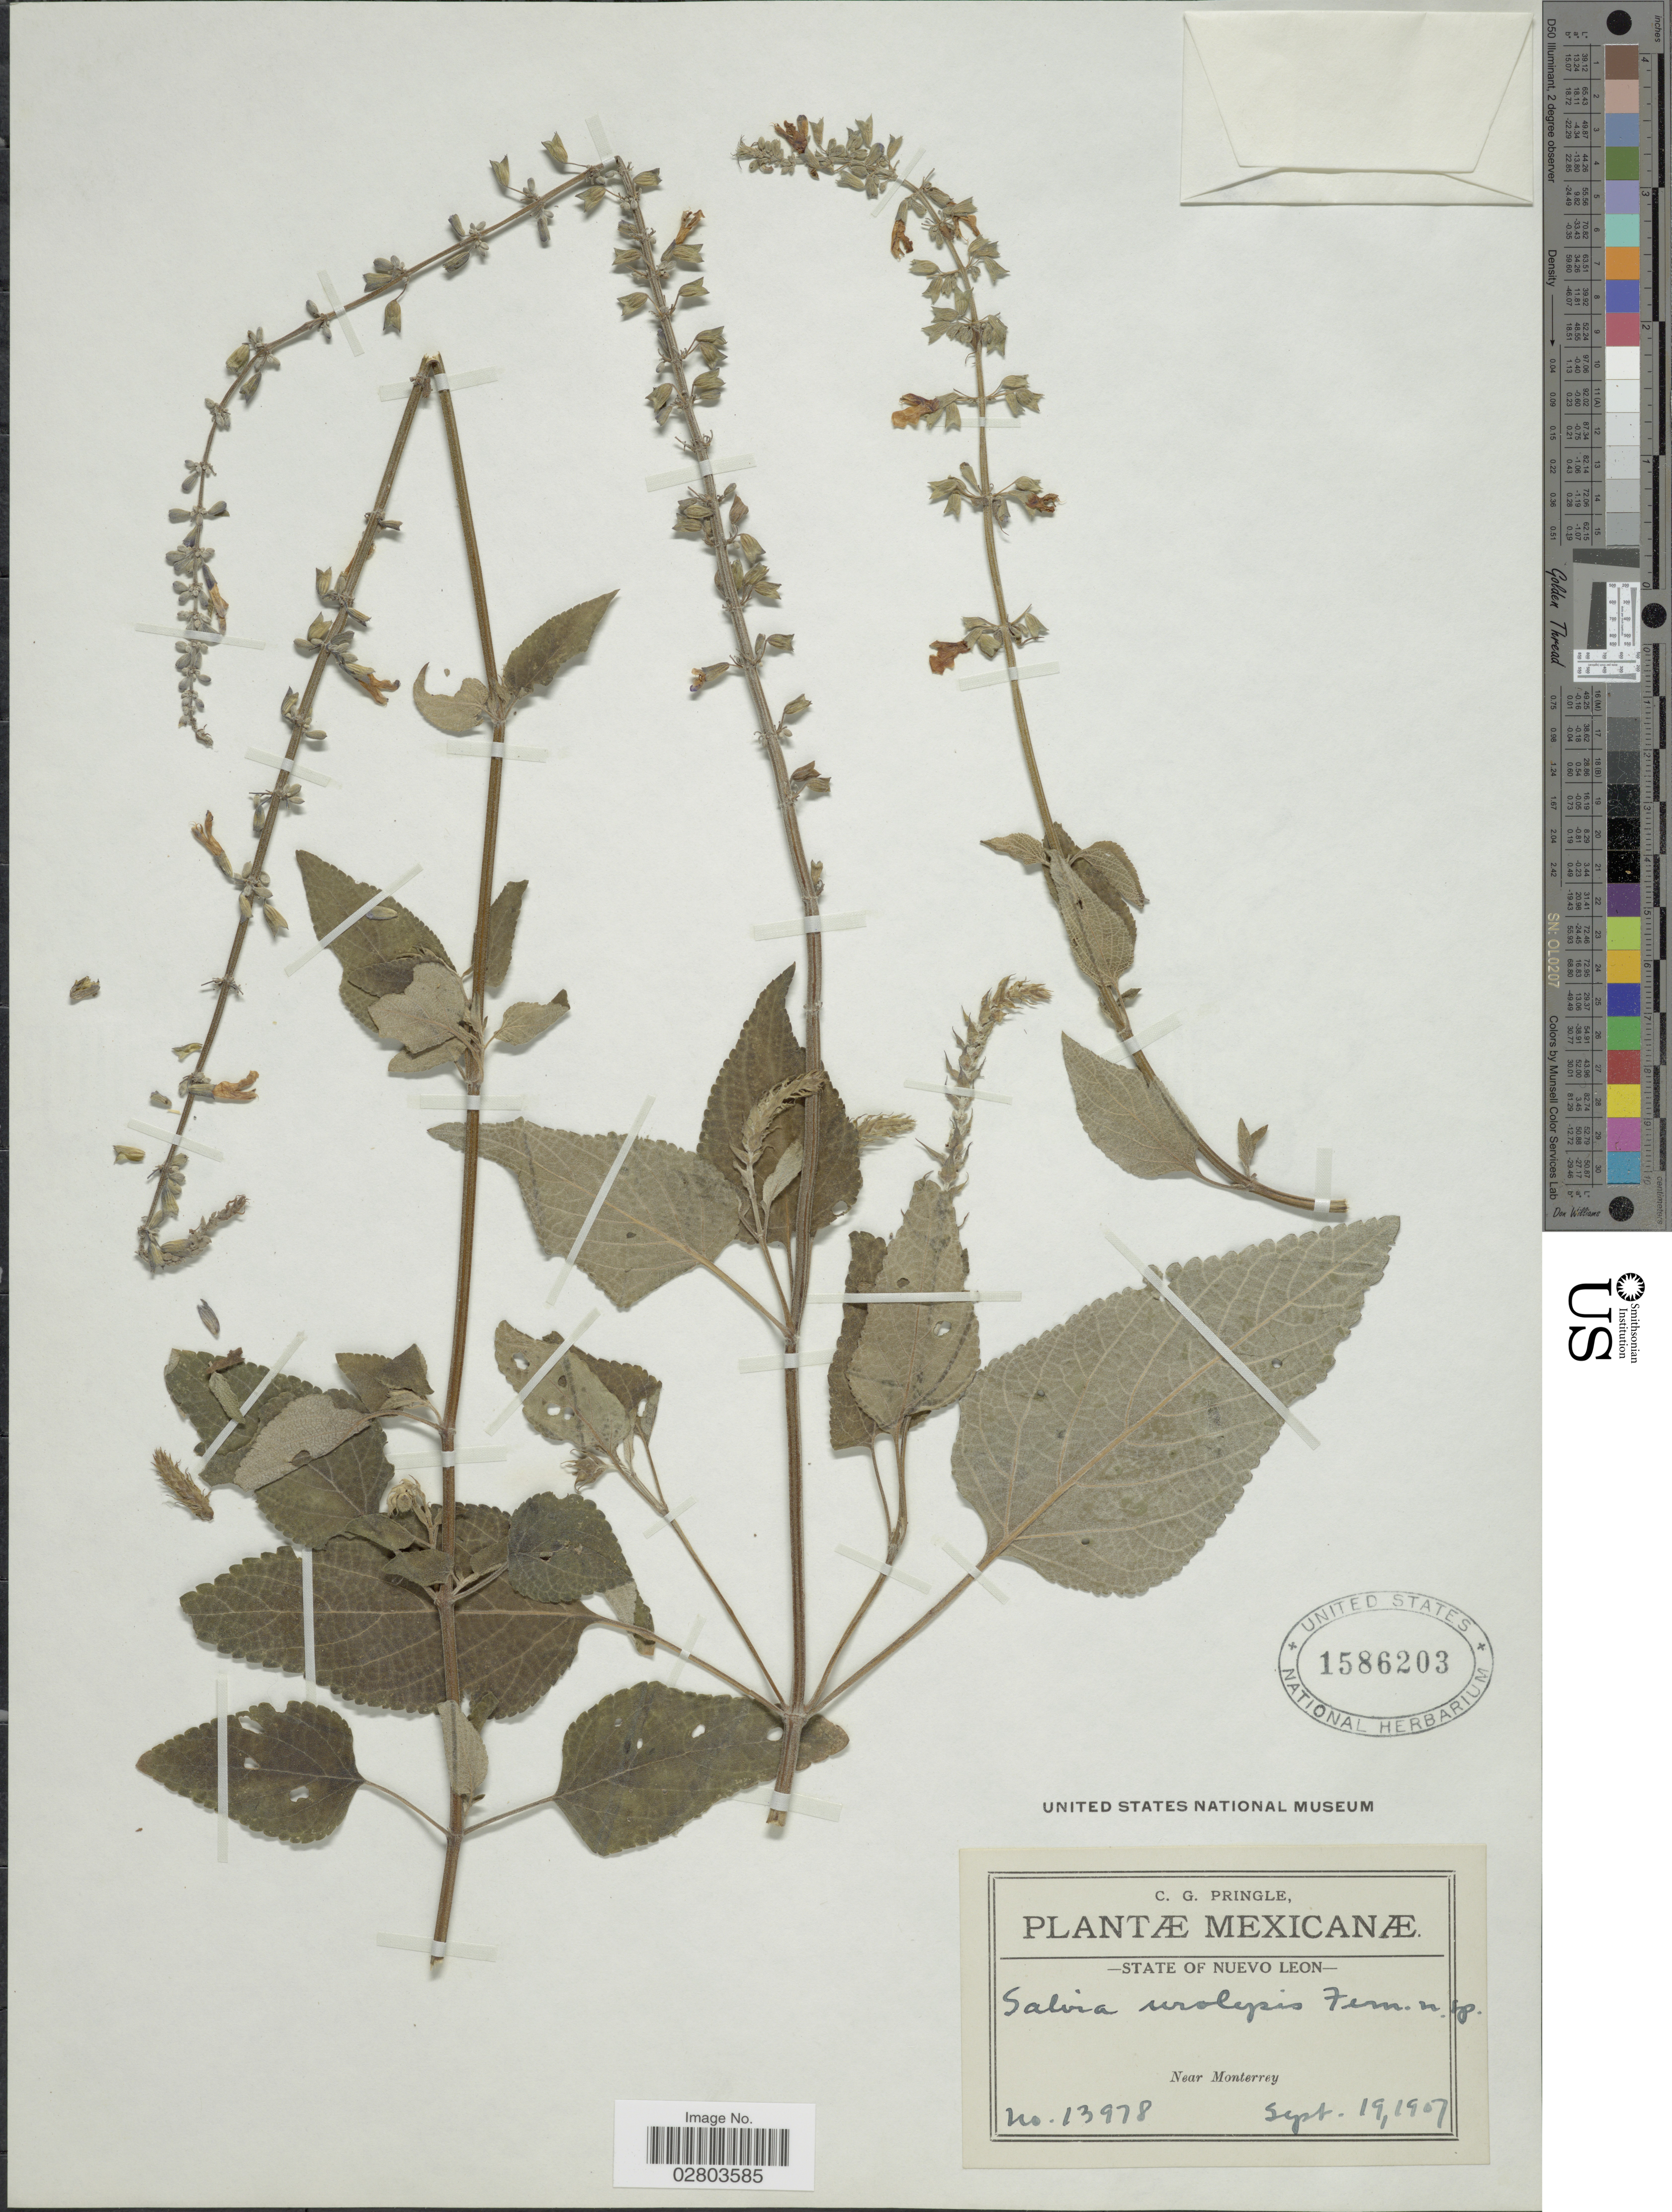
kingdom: Plantae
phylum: Tracheophyta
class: Magnoliopsida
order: Lamiales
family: Lamiaceae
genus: Salvia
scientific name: Salvia urolepis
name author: Fernald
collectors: C. G. Pringle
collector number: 13978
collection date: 1907-09-19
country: Mexico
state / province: Nuevo León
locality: Near Monterrey.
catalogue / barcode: US 1586203